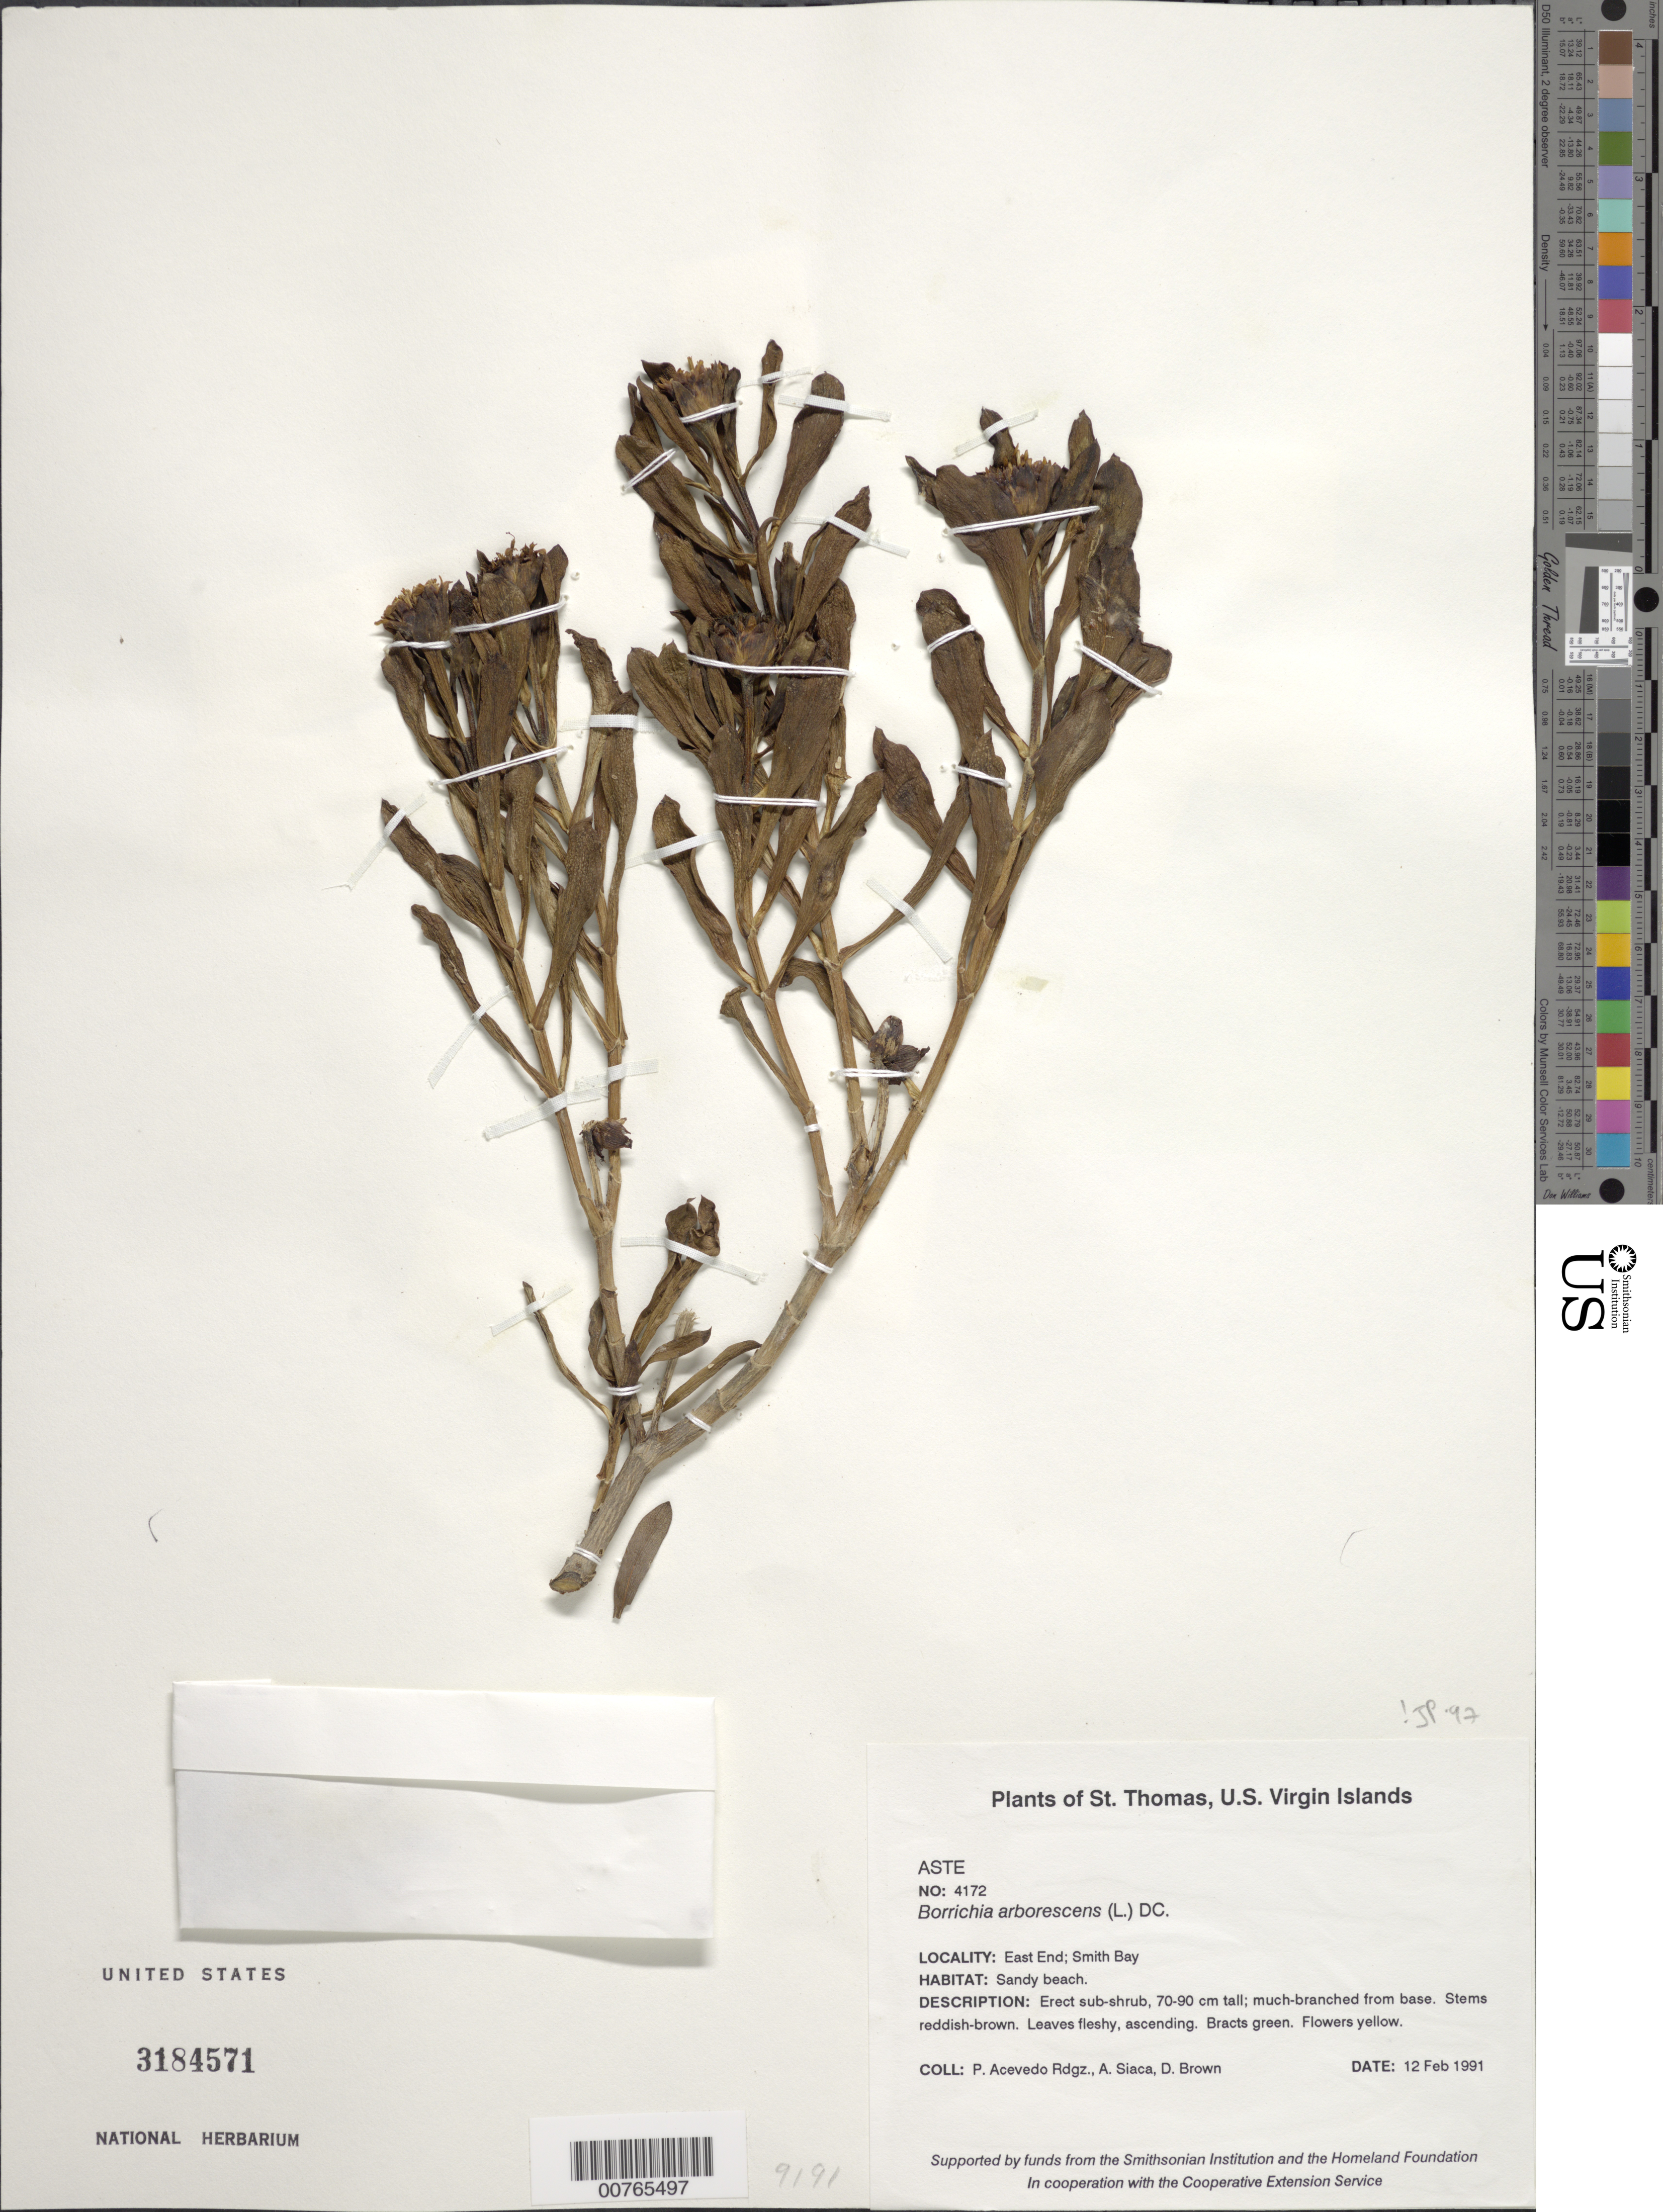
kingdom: Plantae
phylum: Tracheophyta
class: Magnoliopsida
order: Asterales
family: Asteraceae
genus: Borrichia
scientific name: Borrichia arborescens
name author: (L.) DC.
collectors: P. Acevedo-Rodr., A. Siaca & D. Brown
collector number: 4172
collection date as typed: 12 Feb 1991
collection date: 1991-02-12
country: U.S. Virgin Islands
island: St. Thomas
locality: East End; Smith Bay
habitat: Sandy beach.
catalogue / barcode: US 3184571